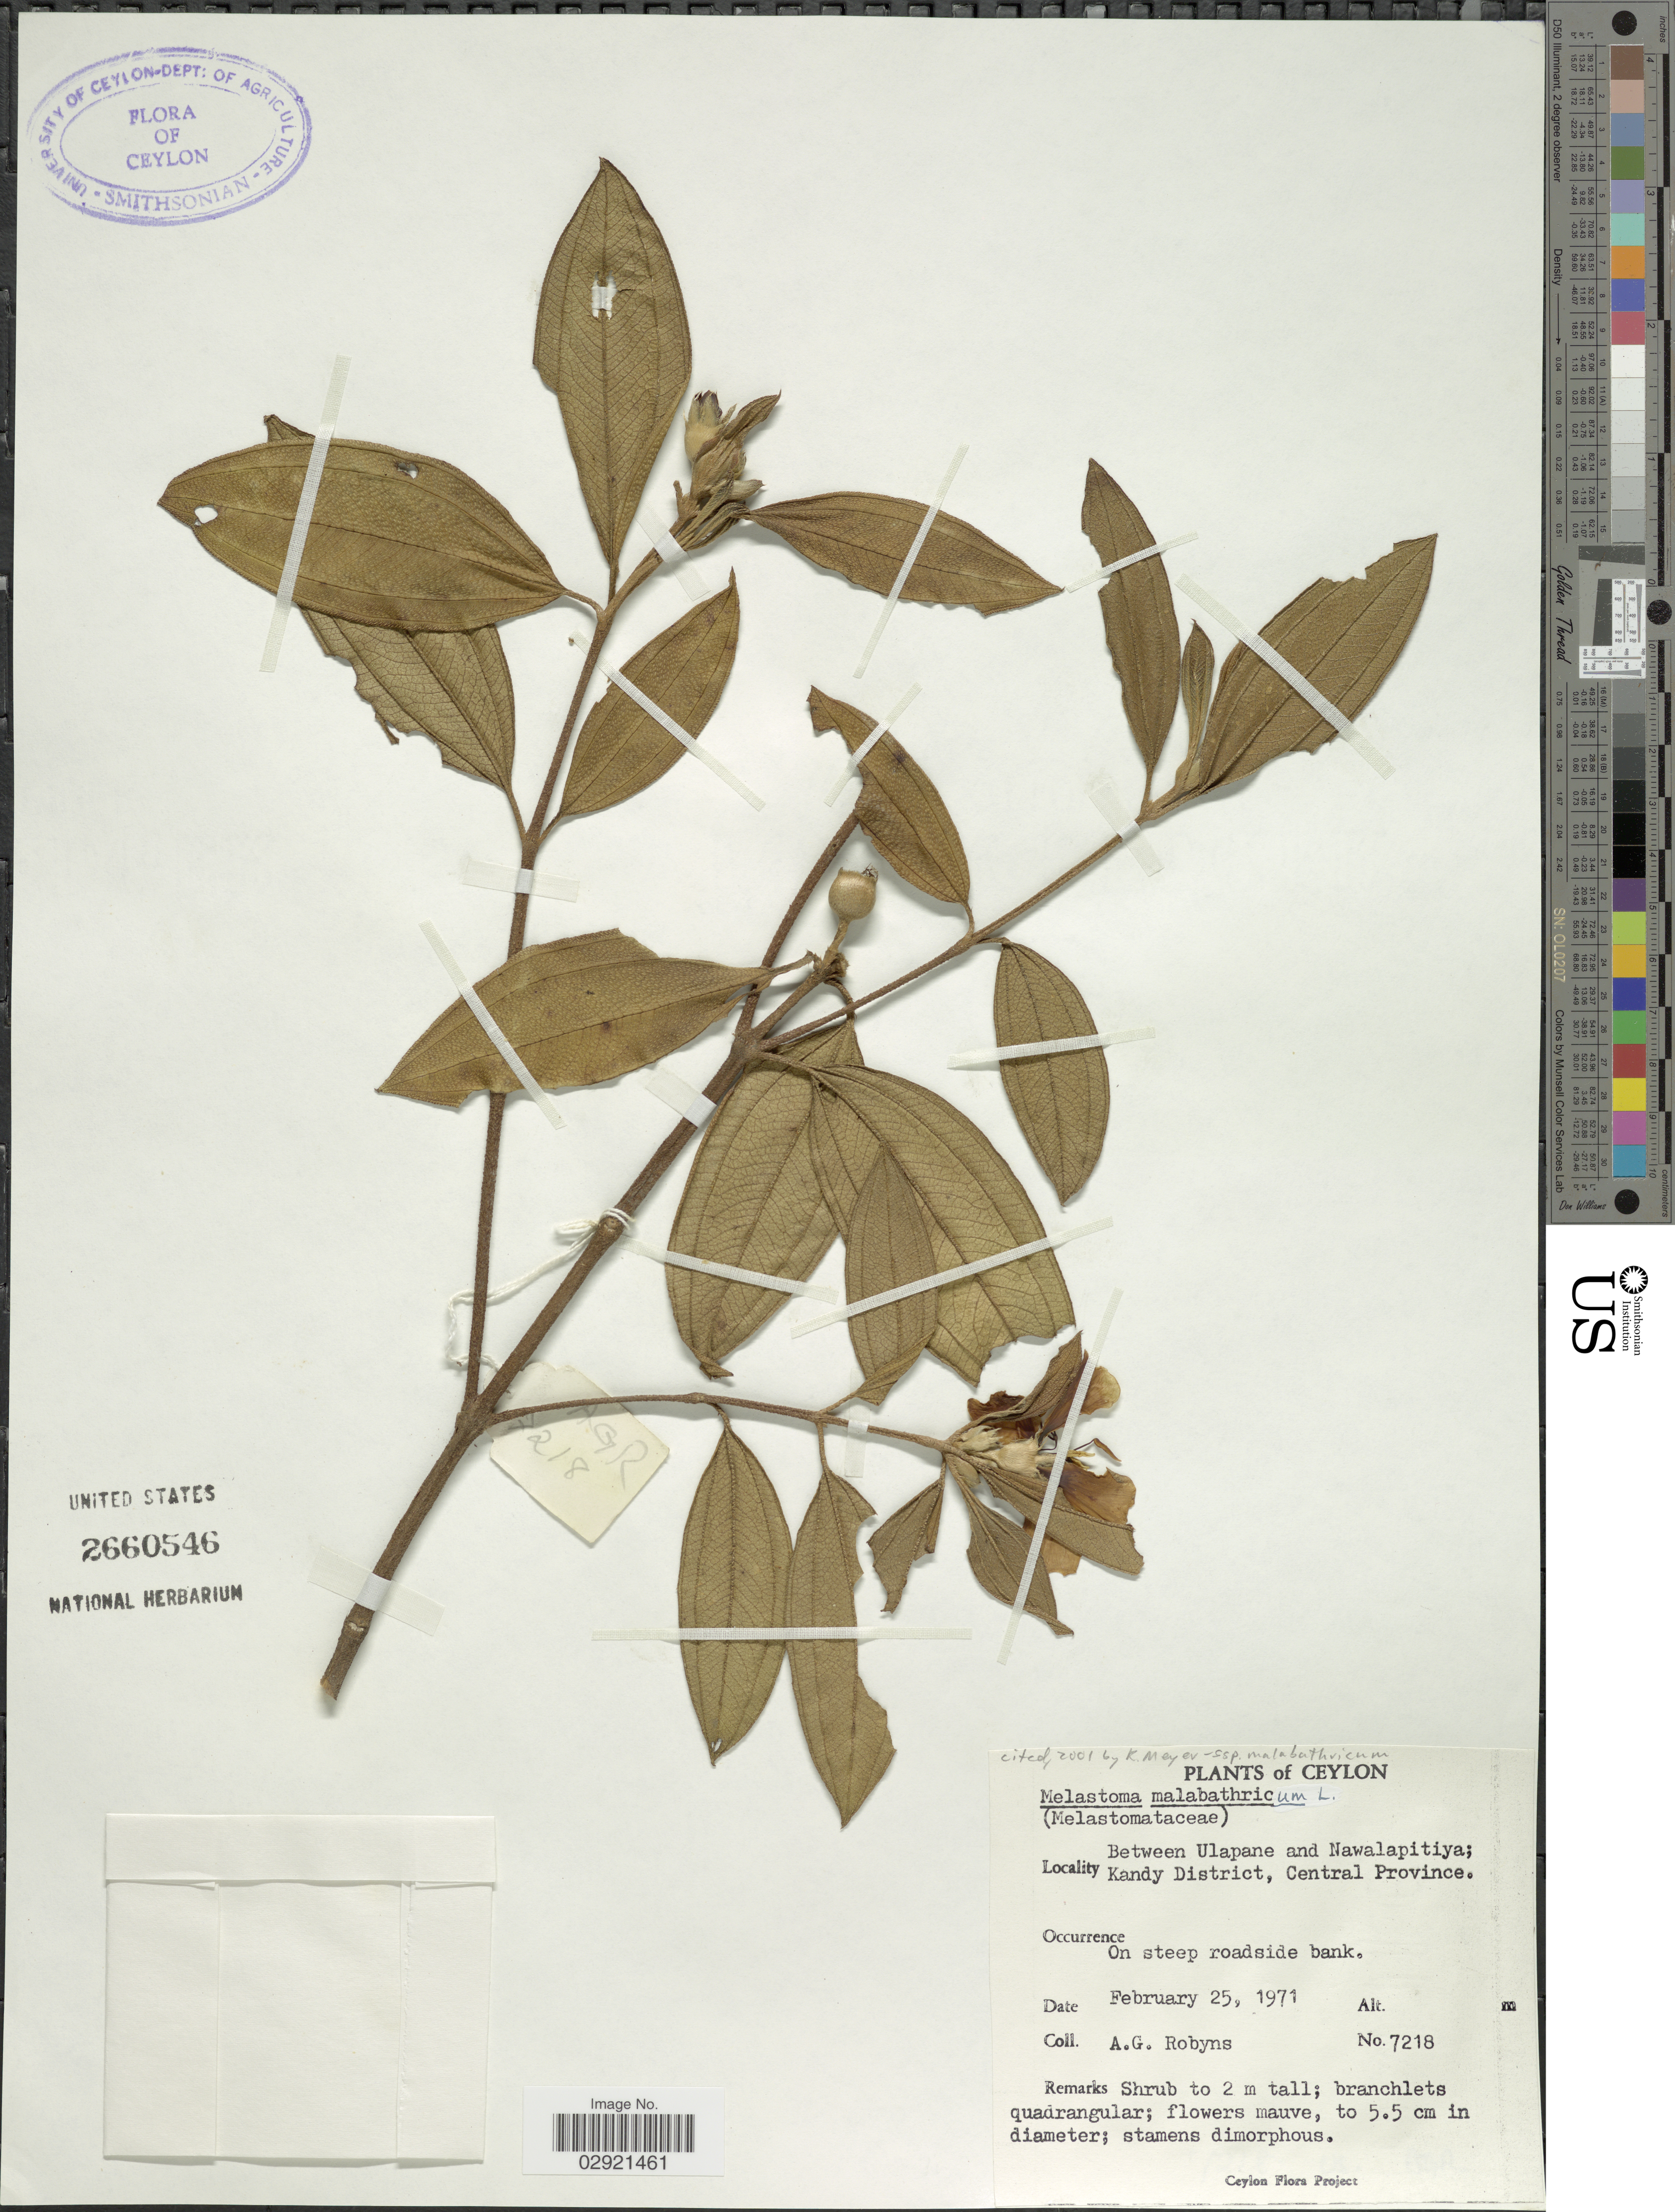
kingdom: Plantae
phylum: Tracheophyta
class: Magnoliopsida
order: Myrtales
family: Melastomataceae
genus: Melastoma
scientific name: Melastoma malabathricum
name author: L.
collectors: A. G. Robyns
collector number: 7218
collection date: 1971-02-25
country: Sri Lanka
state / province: Central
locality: Ceylon. Between Ulapane and Nawalapitiya; Kandy District.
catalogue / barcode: US 2660546